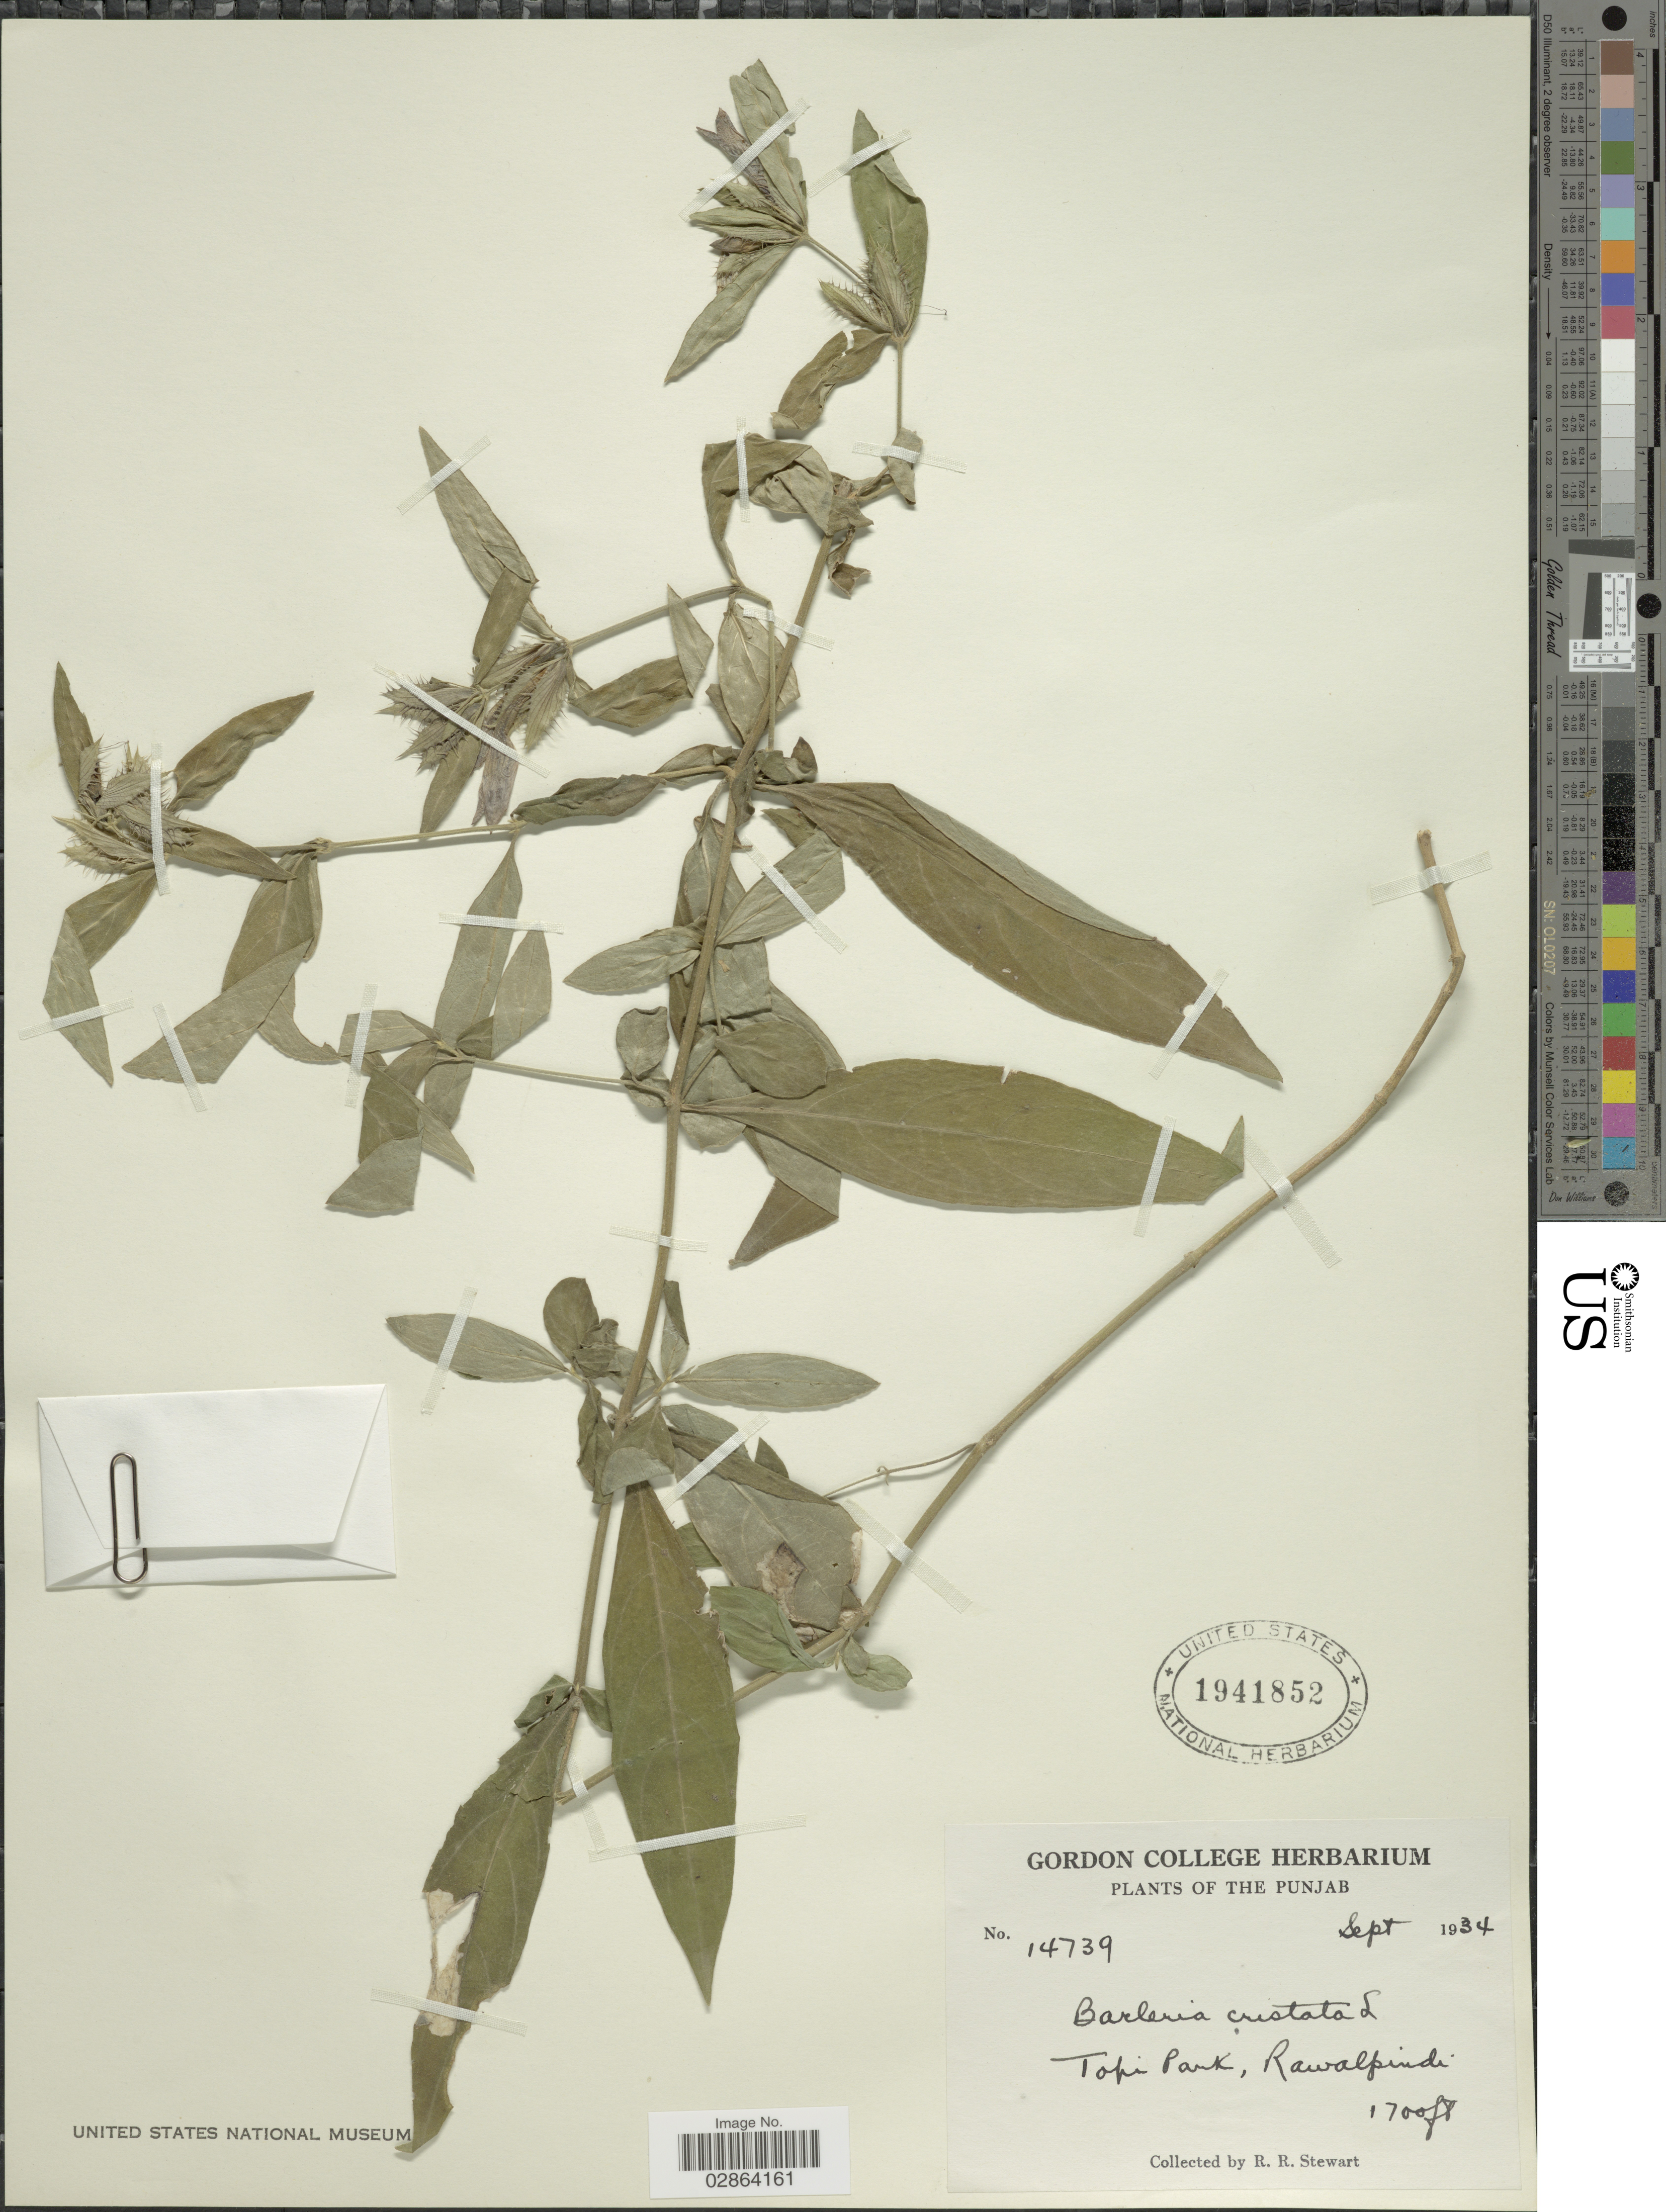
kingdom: Plantae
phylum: Tracheophyta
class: Magnoliopsida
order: Lamiales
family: Acanthaceae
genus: Barleria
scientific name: Barleria cristata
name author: L.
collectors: R. R. Stewart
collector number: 14739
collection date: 1934-09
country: Pakistan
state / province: Punjab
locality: Topi Park, Rawalpindi.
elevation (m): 518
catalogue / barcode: US 1941852